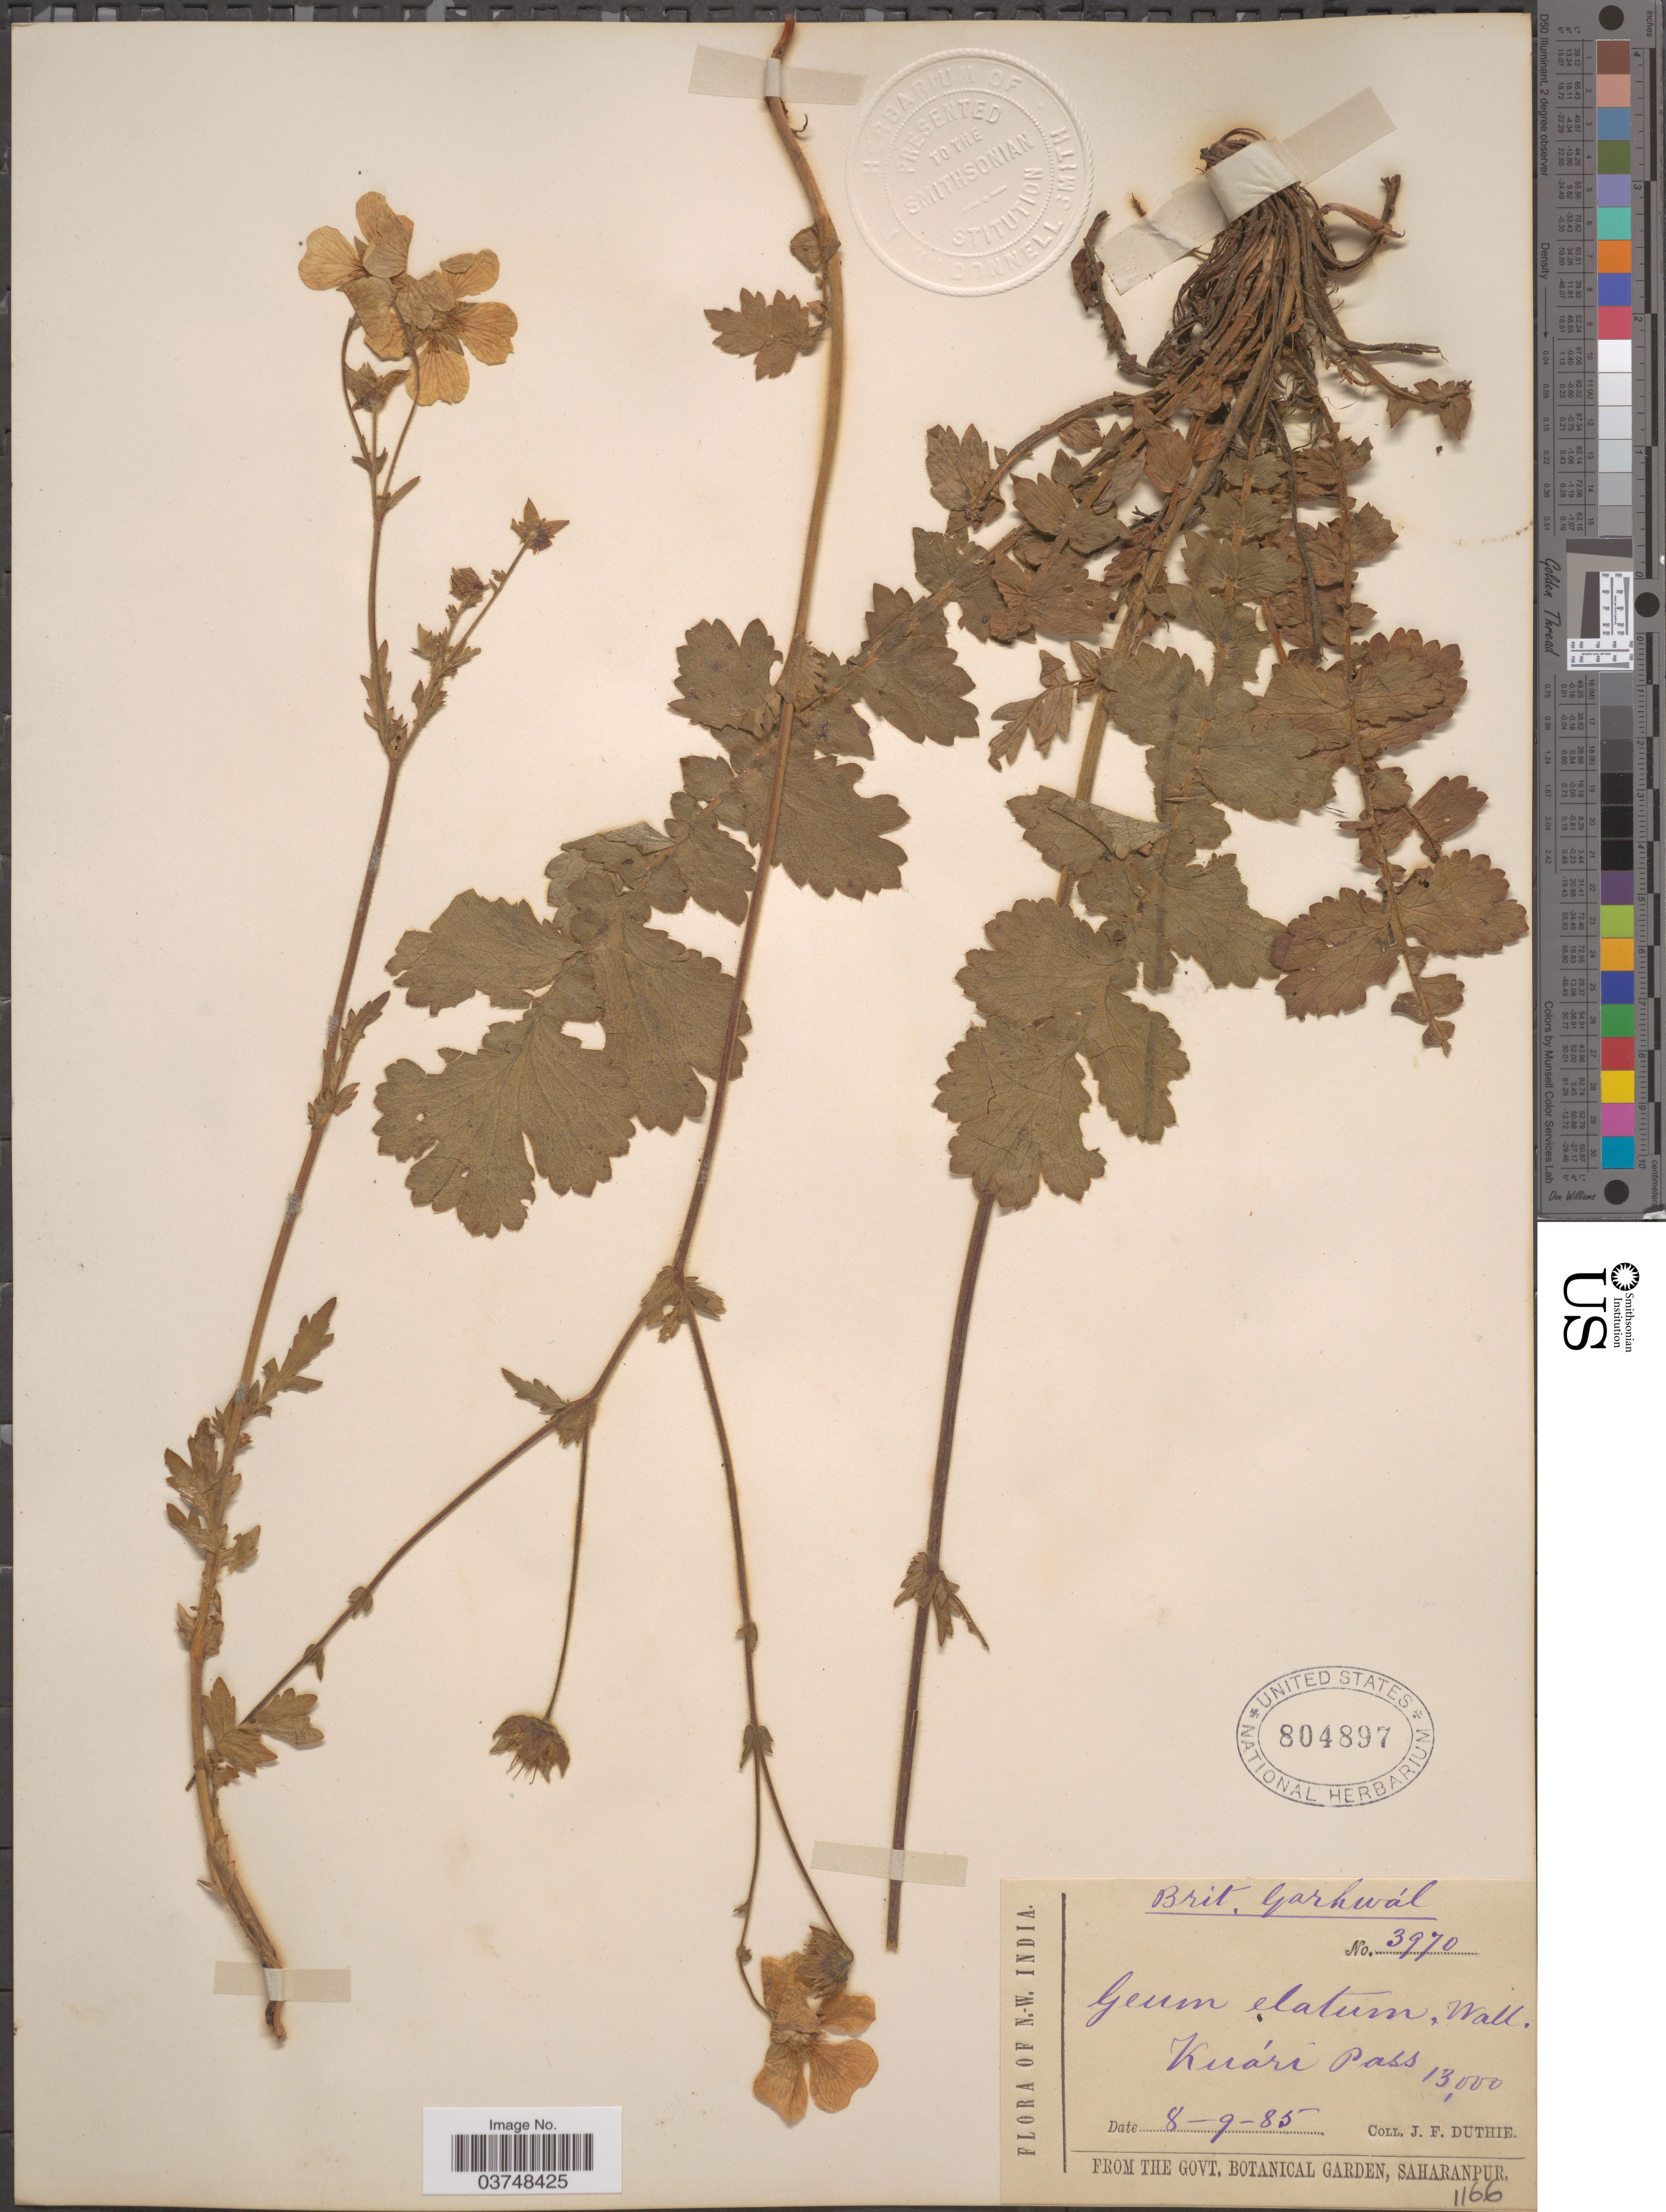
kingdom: Plantae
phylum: Tracheophyta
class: Magnoliopsida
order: Rosales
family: Rosaceae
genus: Geum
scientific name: Geum elatum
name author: Wall. ex G. Don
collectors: J. F. Duthie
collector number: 3970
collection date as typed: Transcribed d/m/y: 8/9/85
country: India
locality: N.W. India. Brit. Garkwál. Kuári Pass.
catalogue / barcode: US 804897